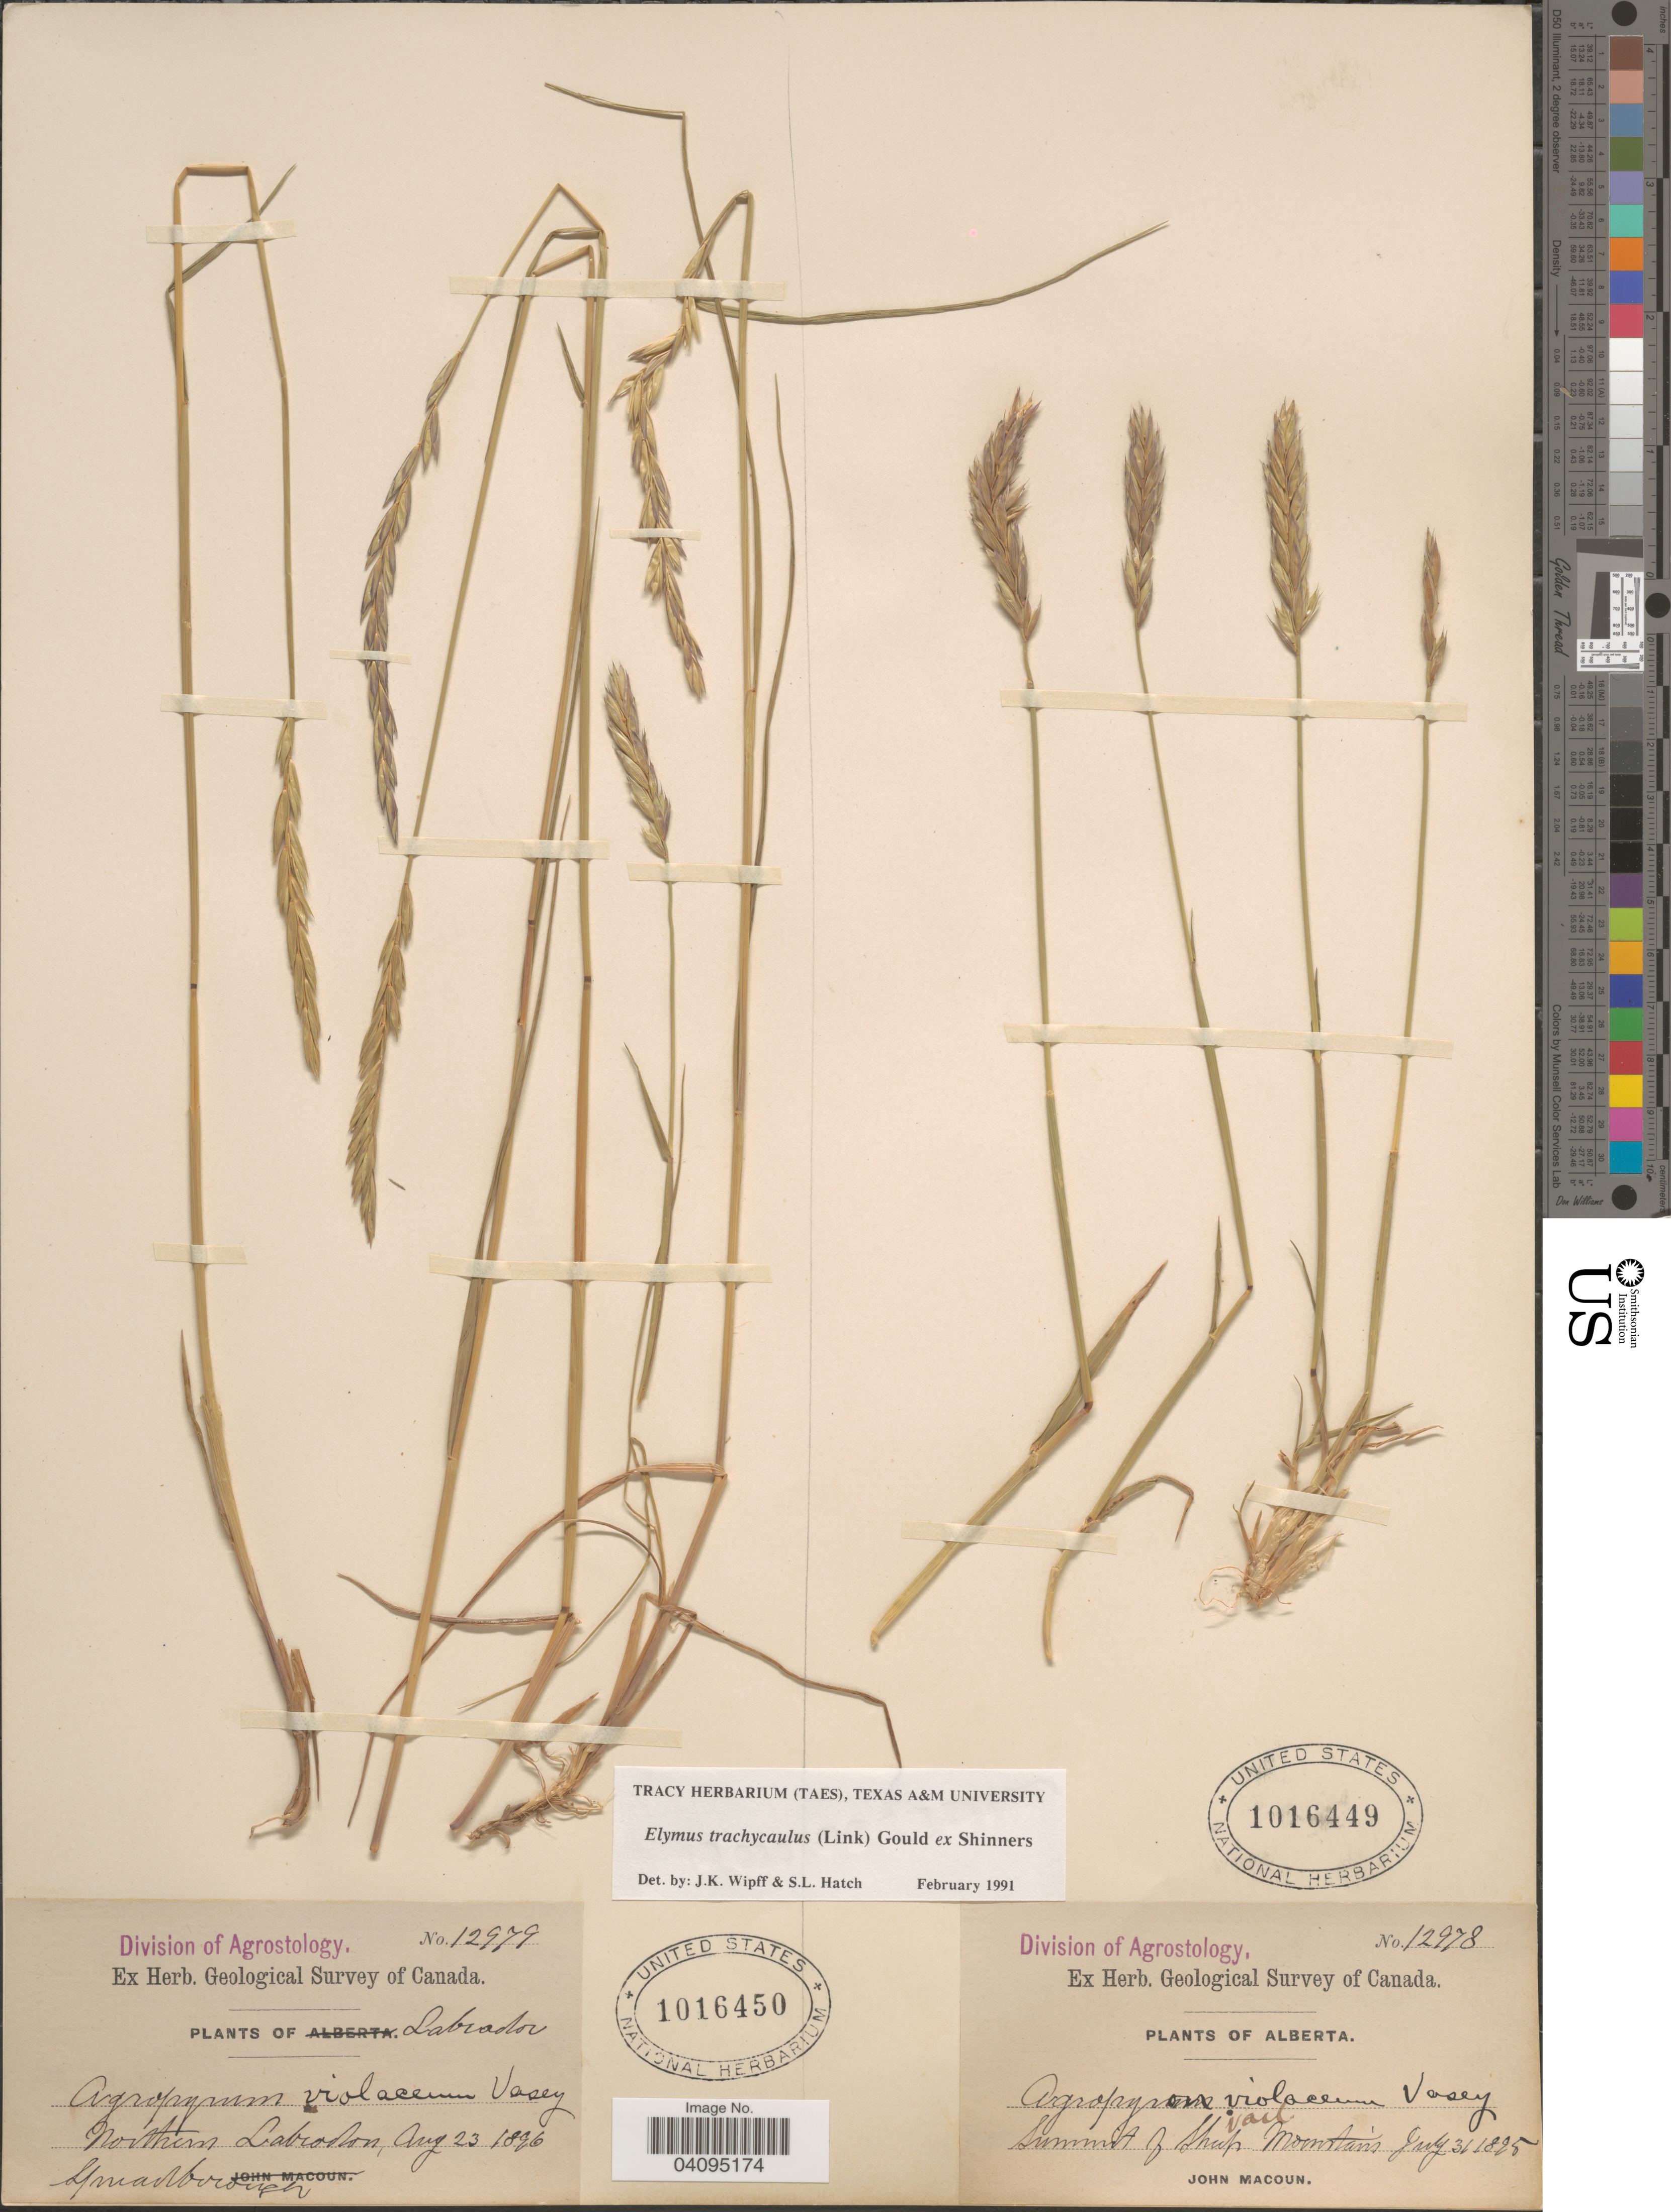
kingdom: Plantae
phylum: Tracheophyta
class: Liliopsida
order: Poales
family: Poaceae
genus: Elymus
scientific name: Elymus trachycaulus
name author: (Link) Gould ex Shinners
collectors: W. Spreadborough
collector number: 12979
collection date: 1896-08-23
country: Canada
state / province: Newfoundland and Labrador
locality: Geological Survey of Canada. Northern Labrador.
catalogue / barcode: US 1016450-2